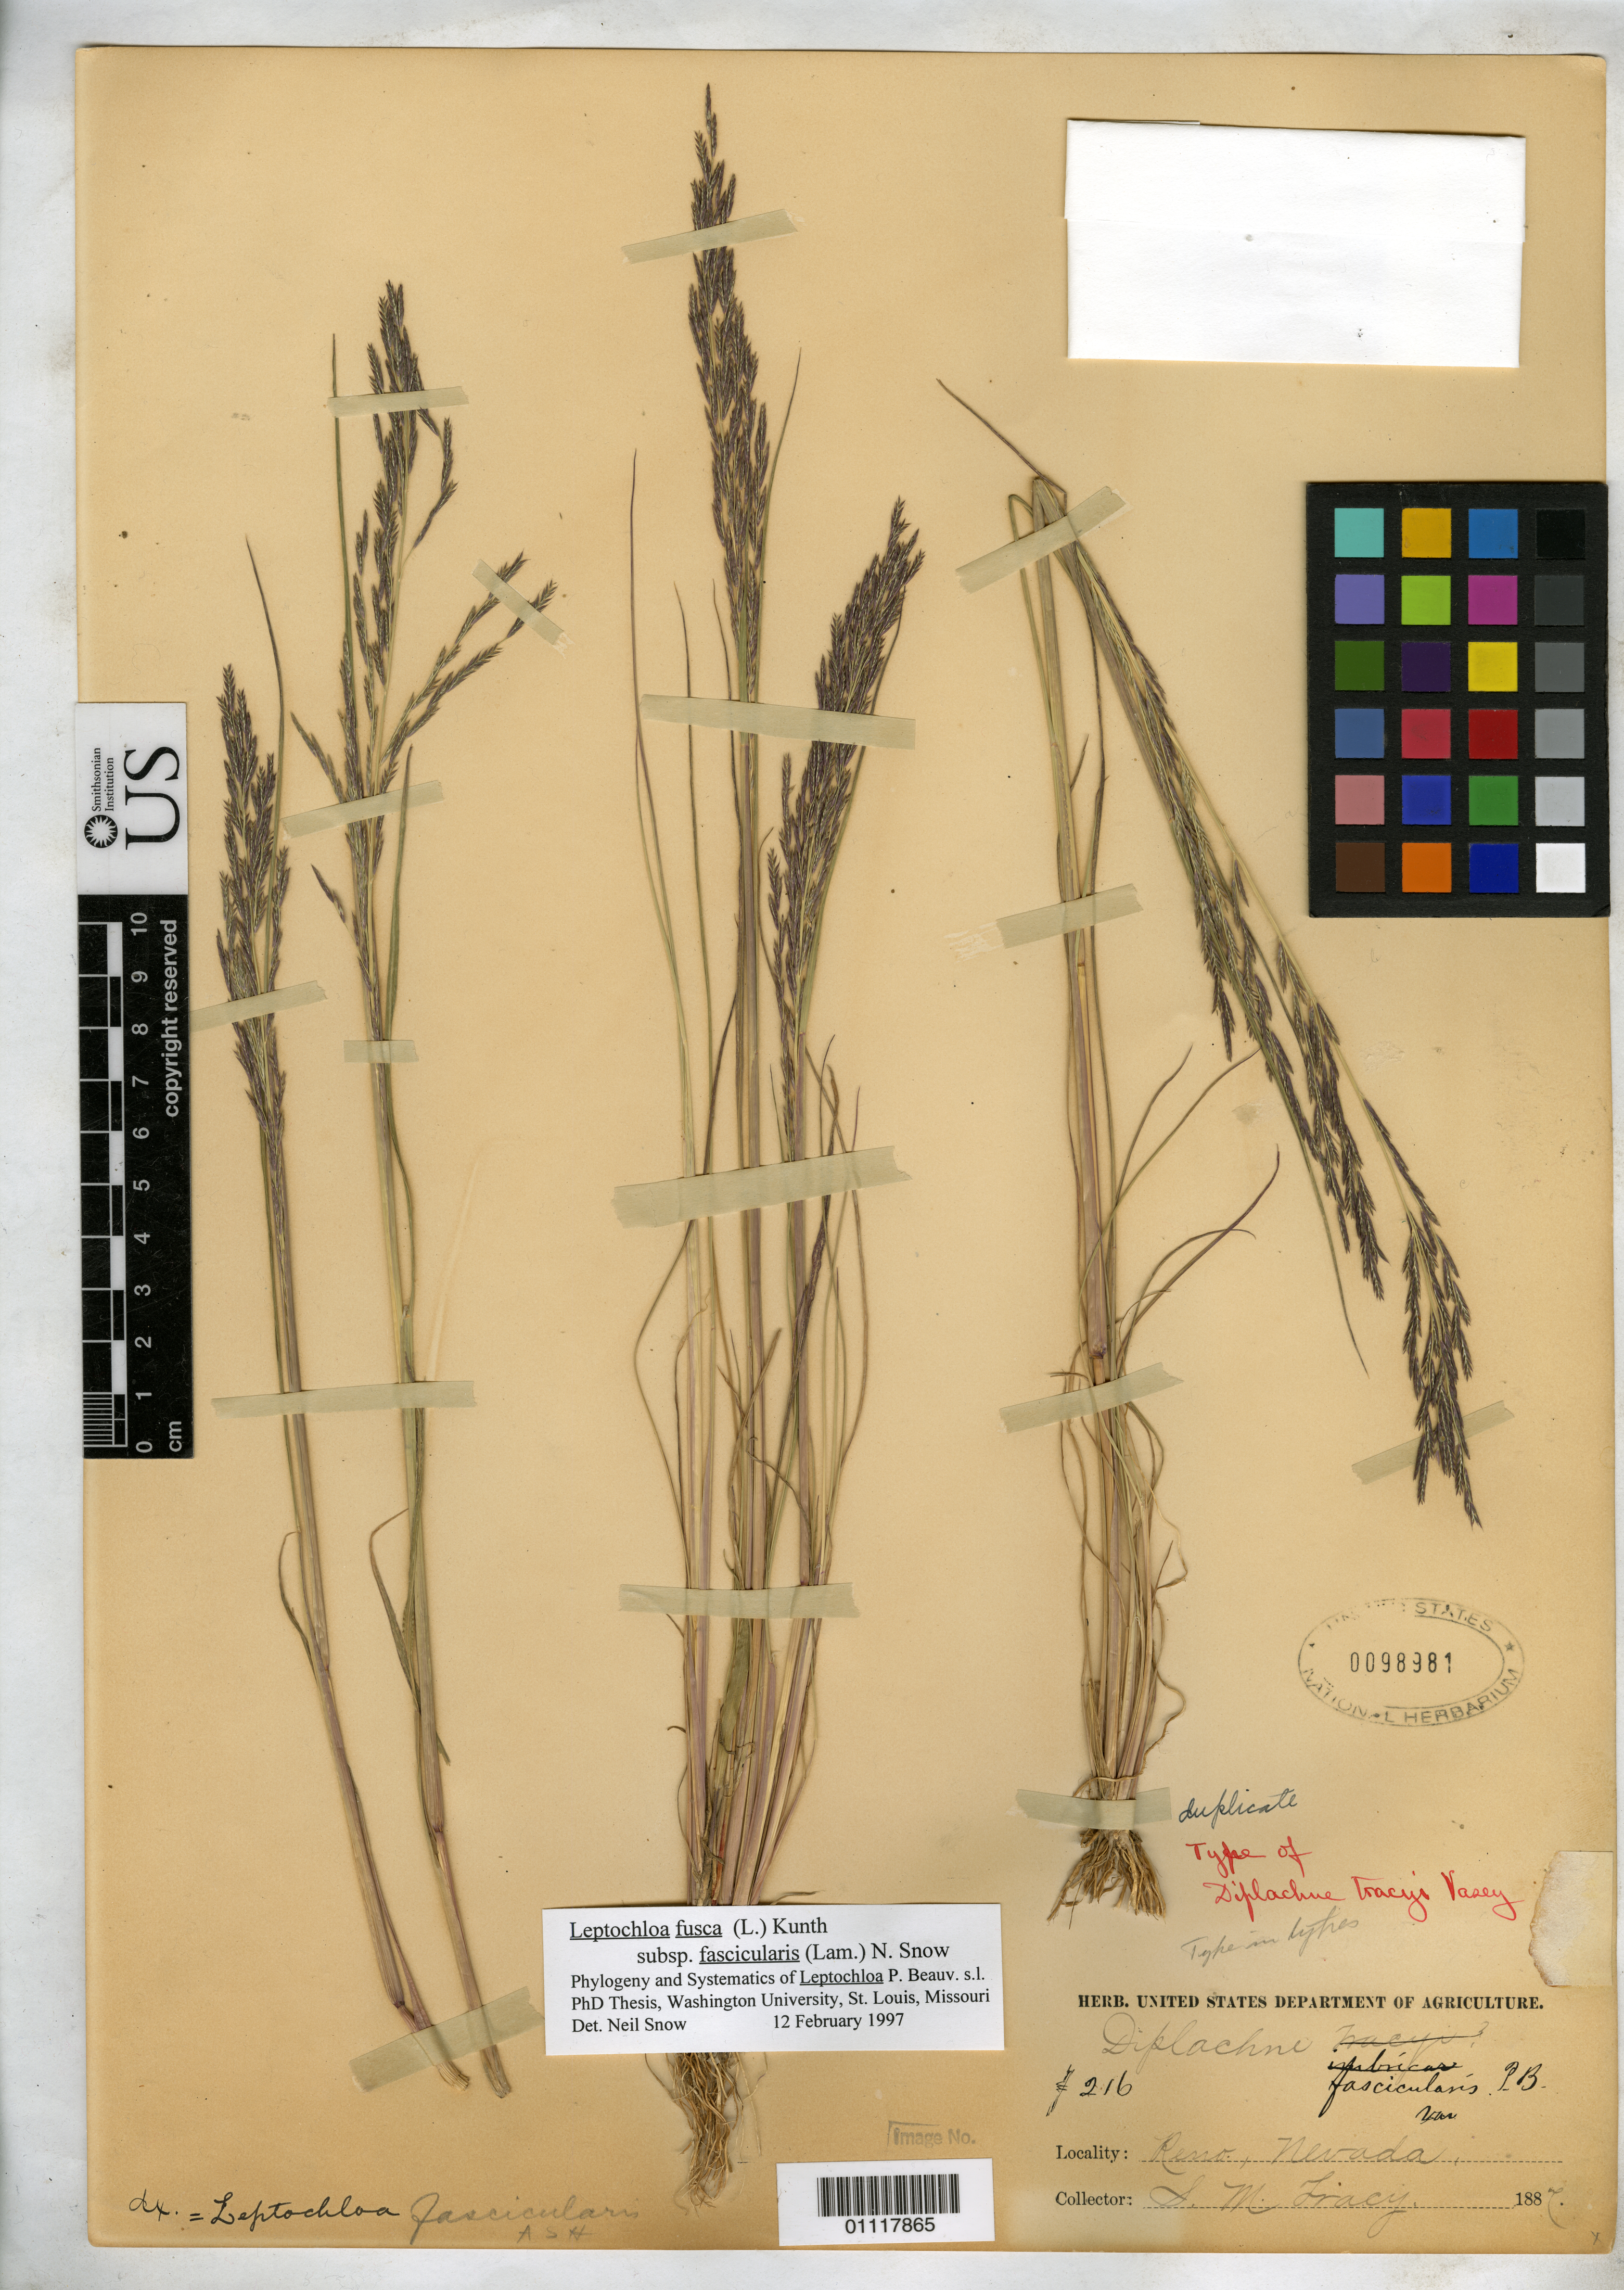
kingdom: Plantae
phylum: Tracheophyta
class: Liliopsida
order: Poales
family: Poaceae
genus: Diplachne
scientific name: Diplachne tracyi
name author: Vasey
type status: Type Collection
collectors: S. M. Tracy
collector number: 216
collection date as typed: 1887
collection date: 1887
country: United States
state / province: Nevada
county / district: Washoe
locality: Reno.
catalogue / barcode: US 98981